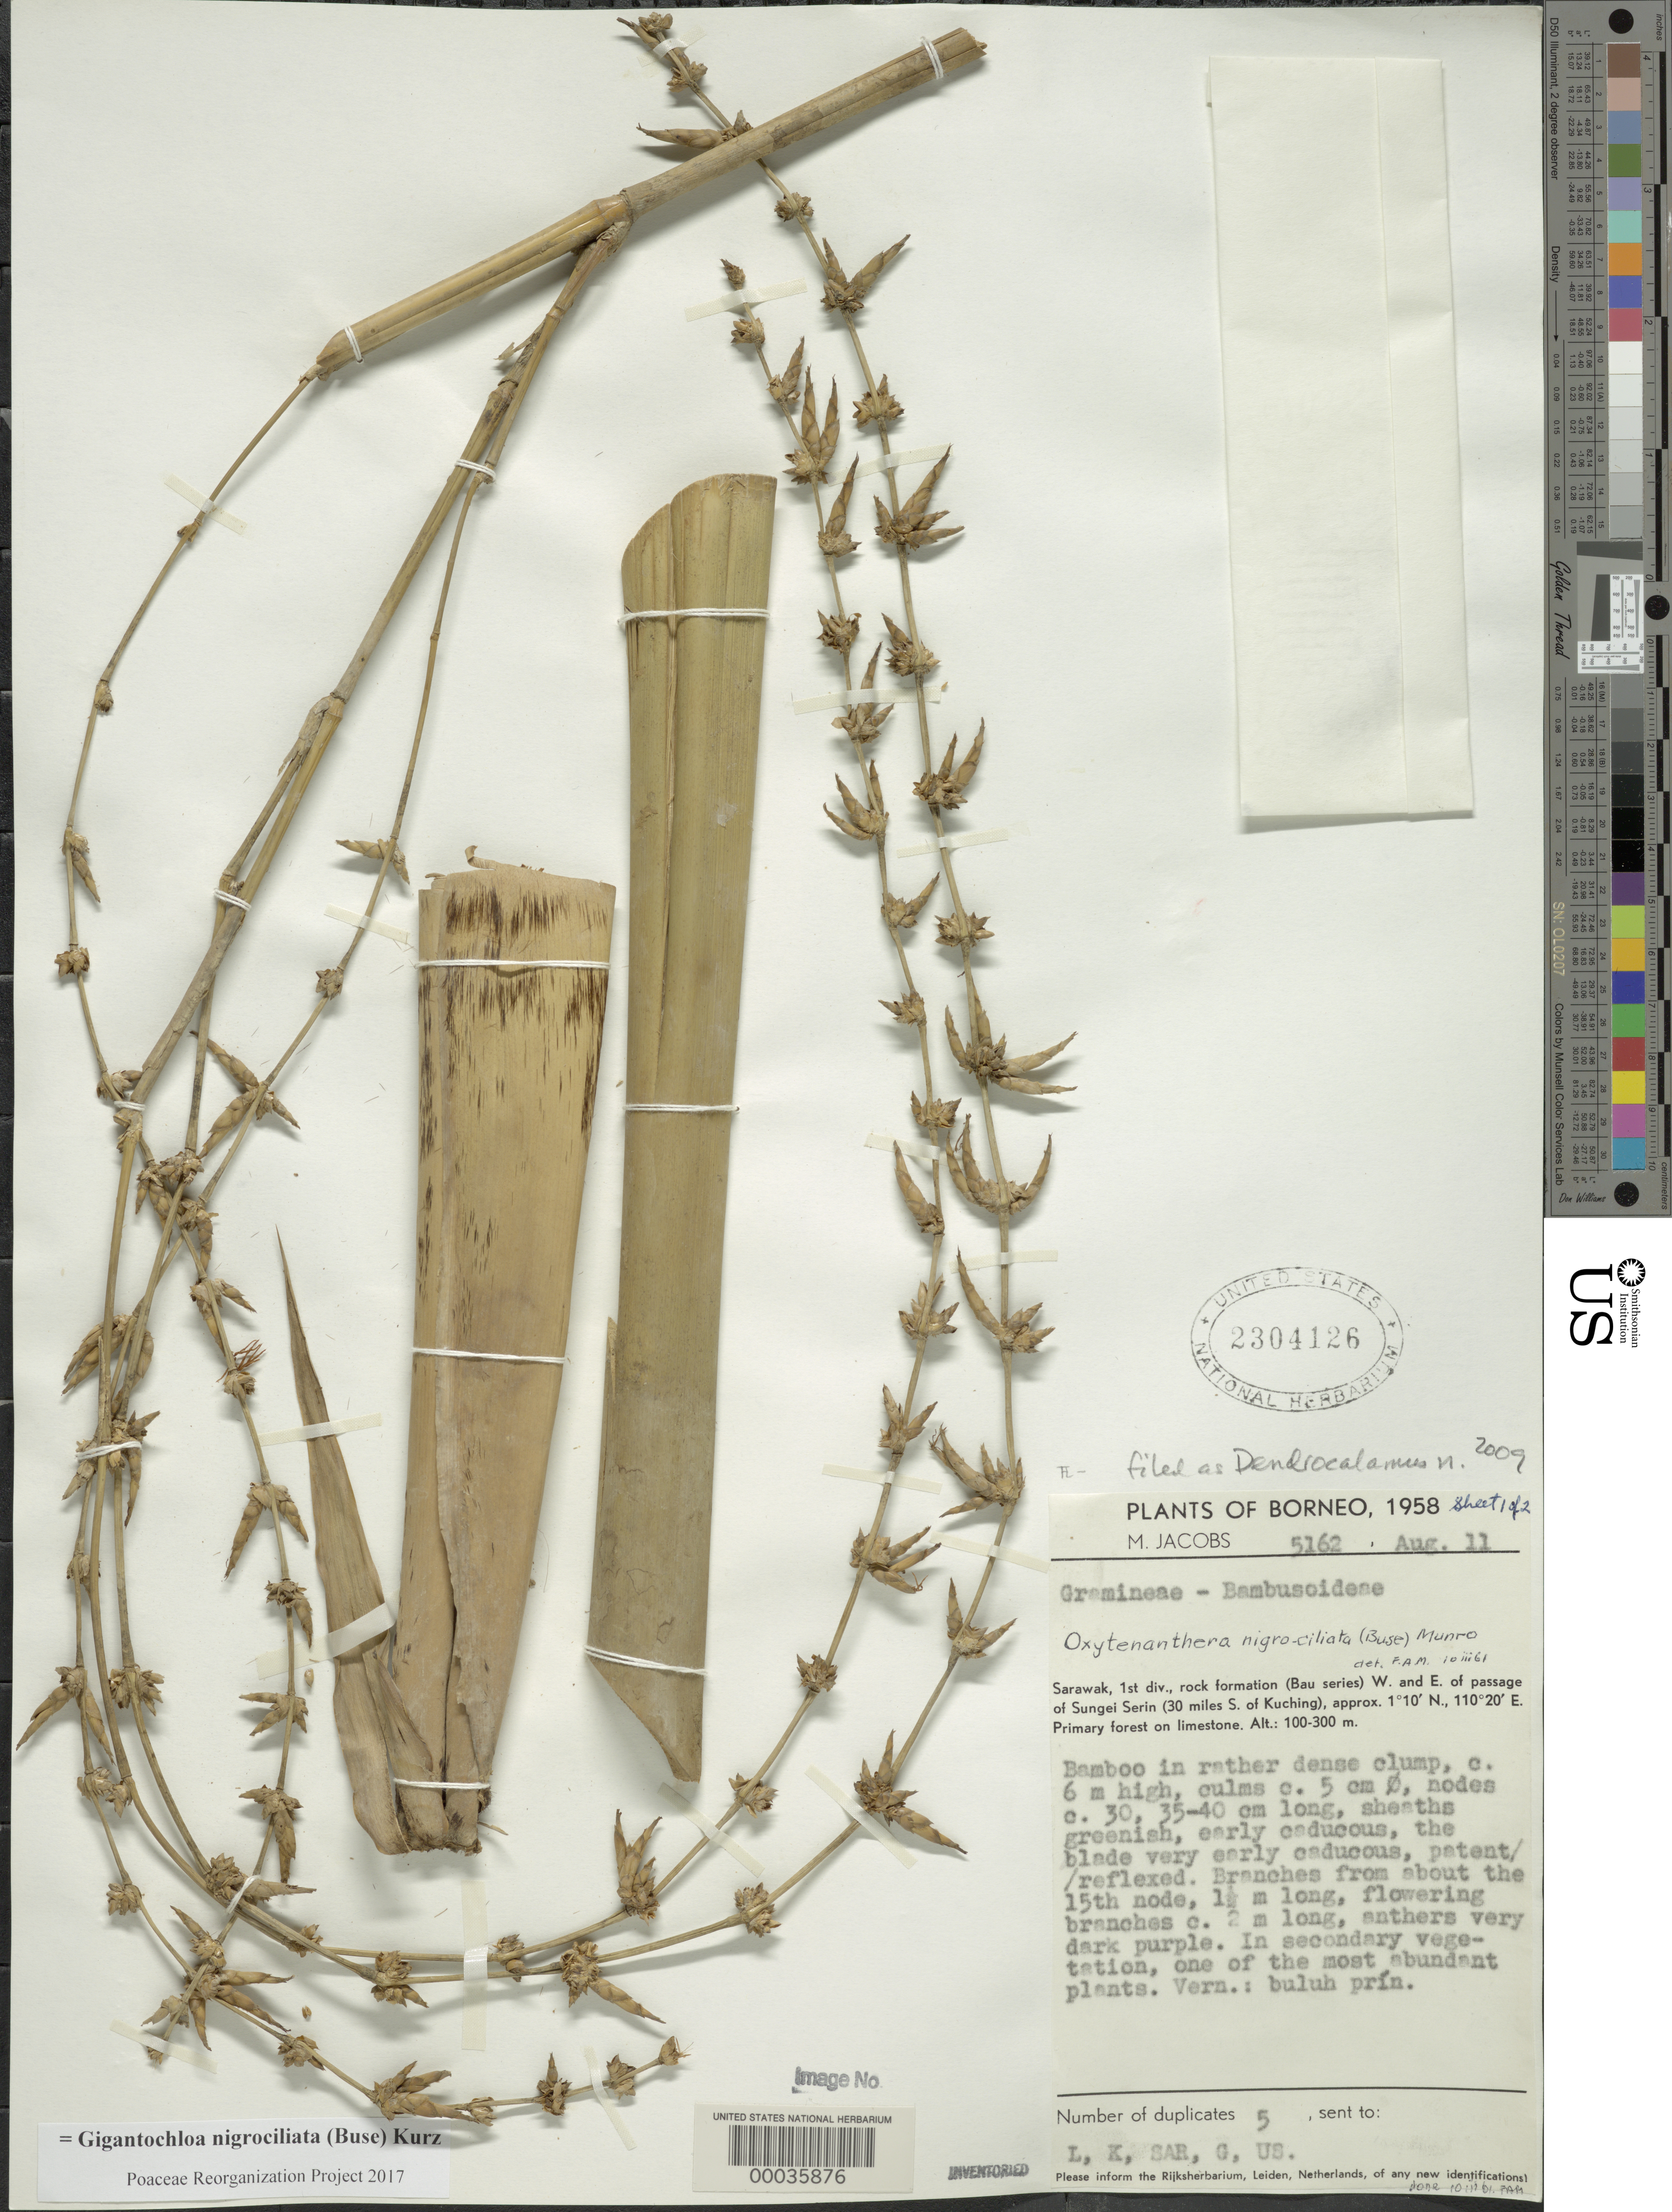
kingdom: Plantae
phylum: Tracheophyta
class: Liliopsida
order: Poales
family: Poaceae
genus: Gigantochloa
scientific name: Gigantochloa nigrociliata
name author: (Büse) Kurz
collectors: M. R. Jacobs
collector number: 5162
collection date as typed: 11 Aug 1958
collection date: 1958-08-11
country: Malaysia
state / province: Sarawak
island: Borneo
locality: Sarawak, Sungei Serin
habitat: primary forest on limestone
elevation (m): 100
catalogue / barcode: US 2304126-2